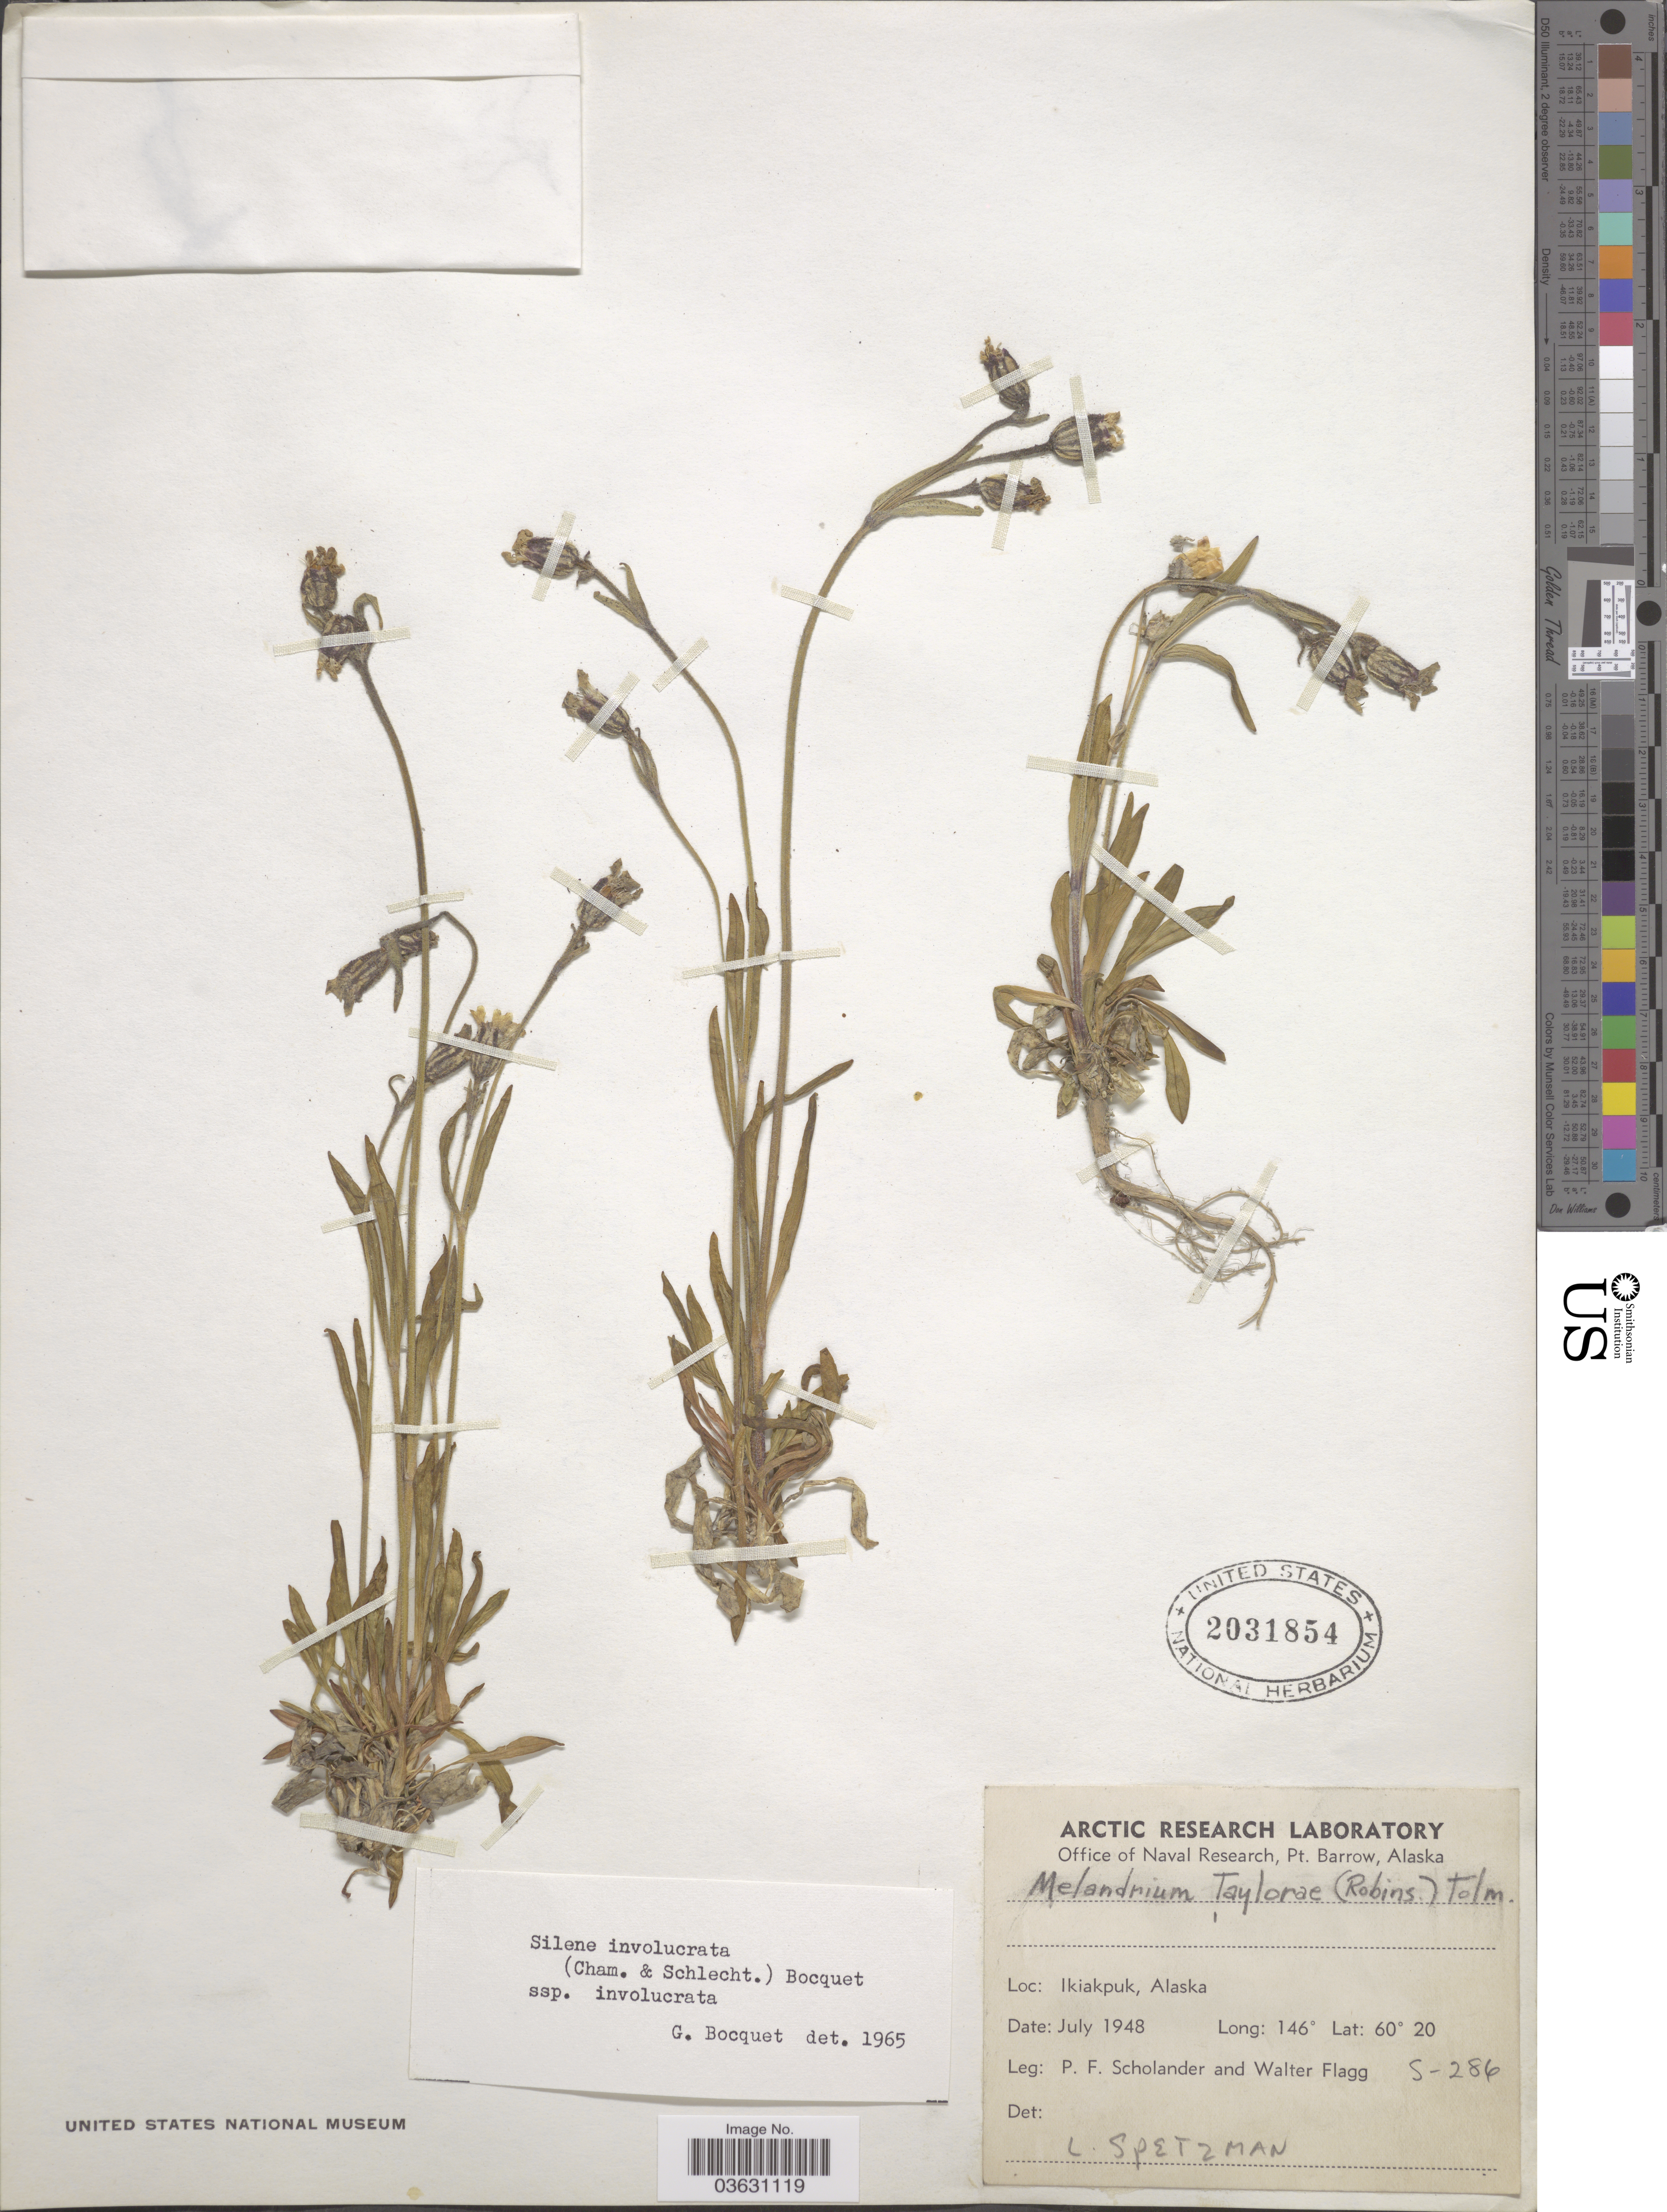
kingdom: Plantae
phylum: Tracheophyta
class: Magnoliopsida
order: Caryophyllales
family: Caryophyllaceae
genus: Silene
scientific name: Silene involucrata subsp. involucrata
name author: (Cham. & Schltdl.) Bocquet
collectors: P. Scholander & W. Flagg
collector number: S-286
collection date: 1948-07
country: United States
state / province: Alaska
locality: Ikiakpuk.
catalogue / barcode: US 2031854